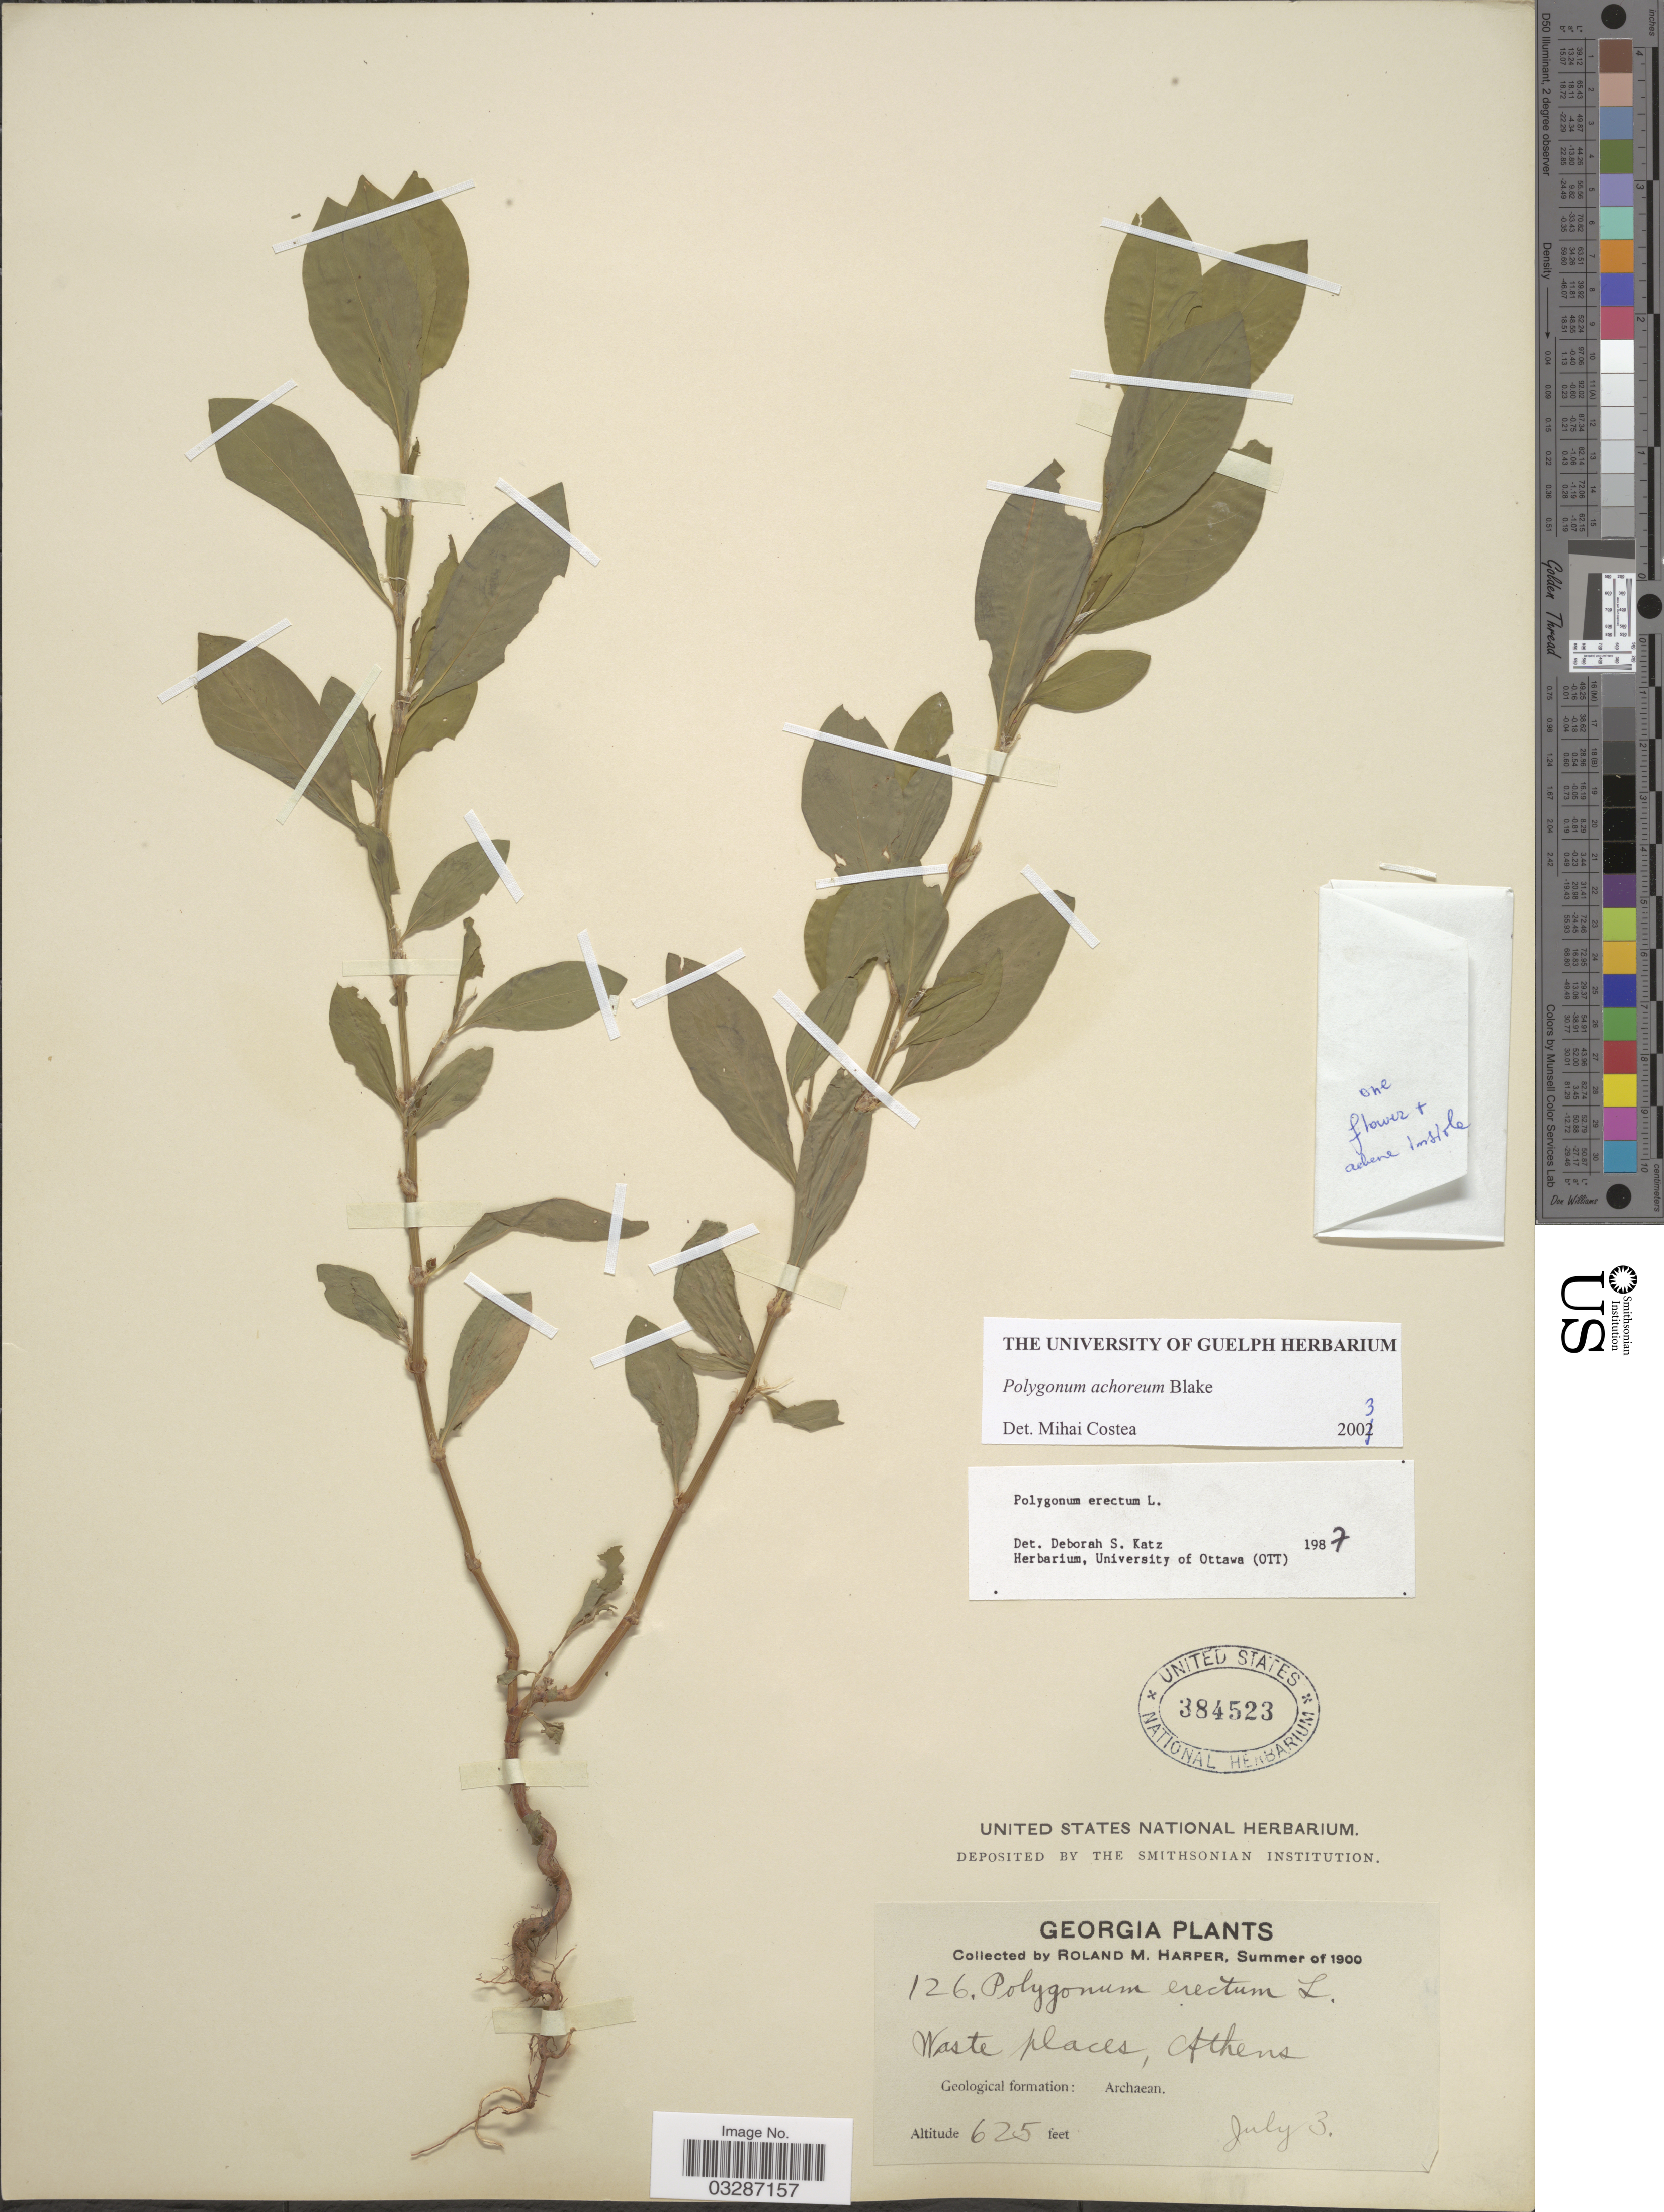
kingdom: Plantae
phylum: Tracheophyta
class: Magnoliopsida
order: Caryophyllales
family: Polygonaceae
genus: Polygonum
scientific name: Polygonum achoreum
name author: S.F. Blake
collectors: R. M. Harper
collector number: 126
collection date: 1900-07-03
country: United States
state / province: Georgia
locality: Athens. Geological formation: Archaean.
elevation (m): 190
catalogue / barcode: US 384523